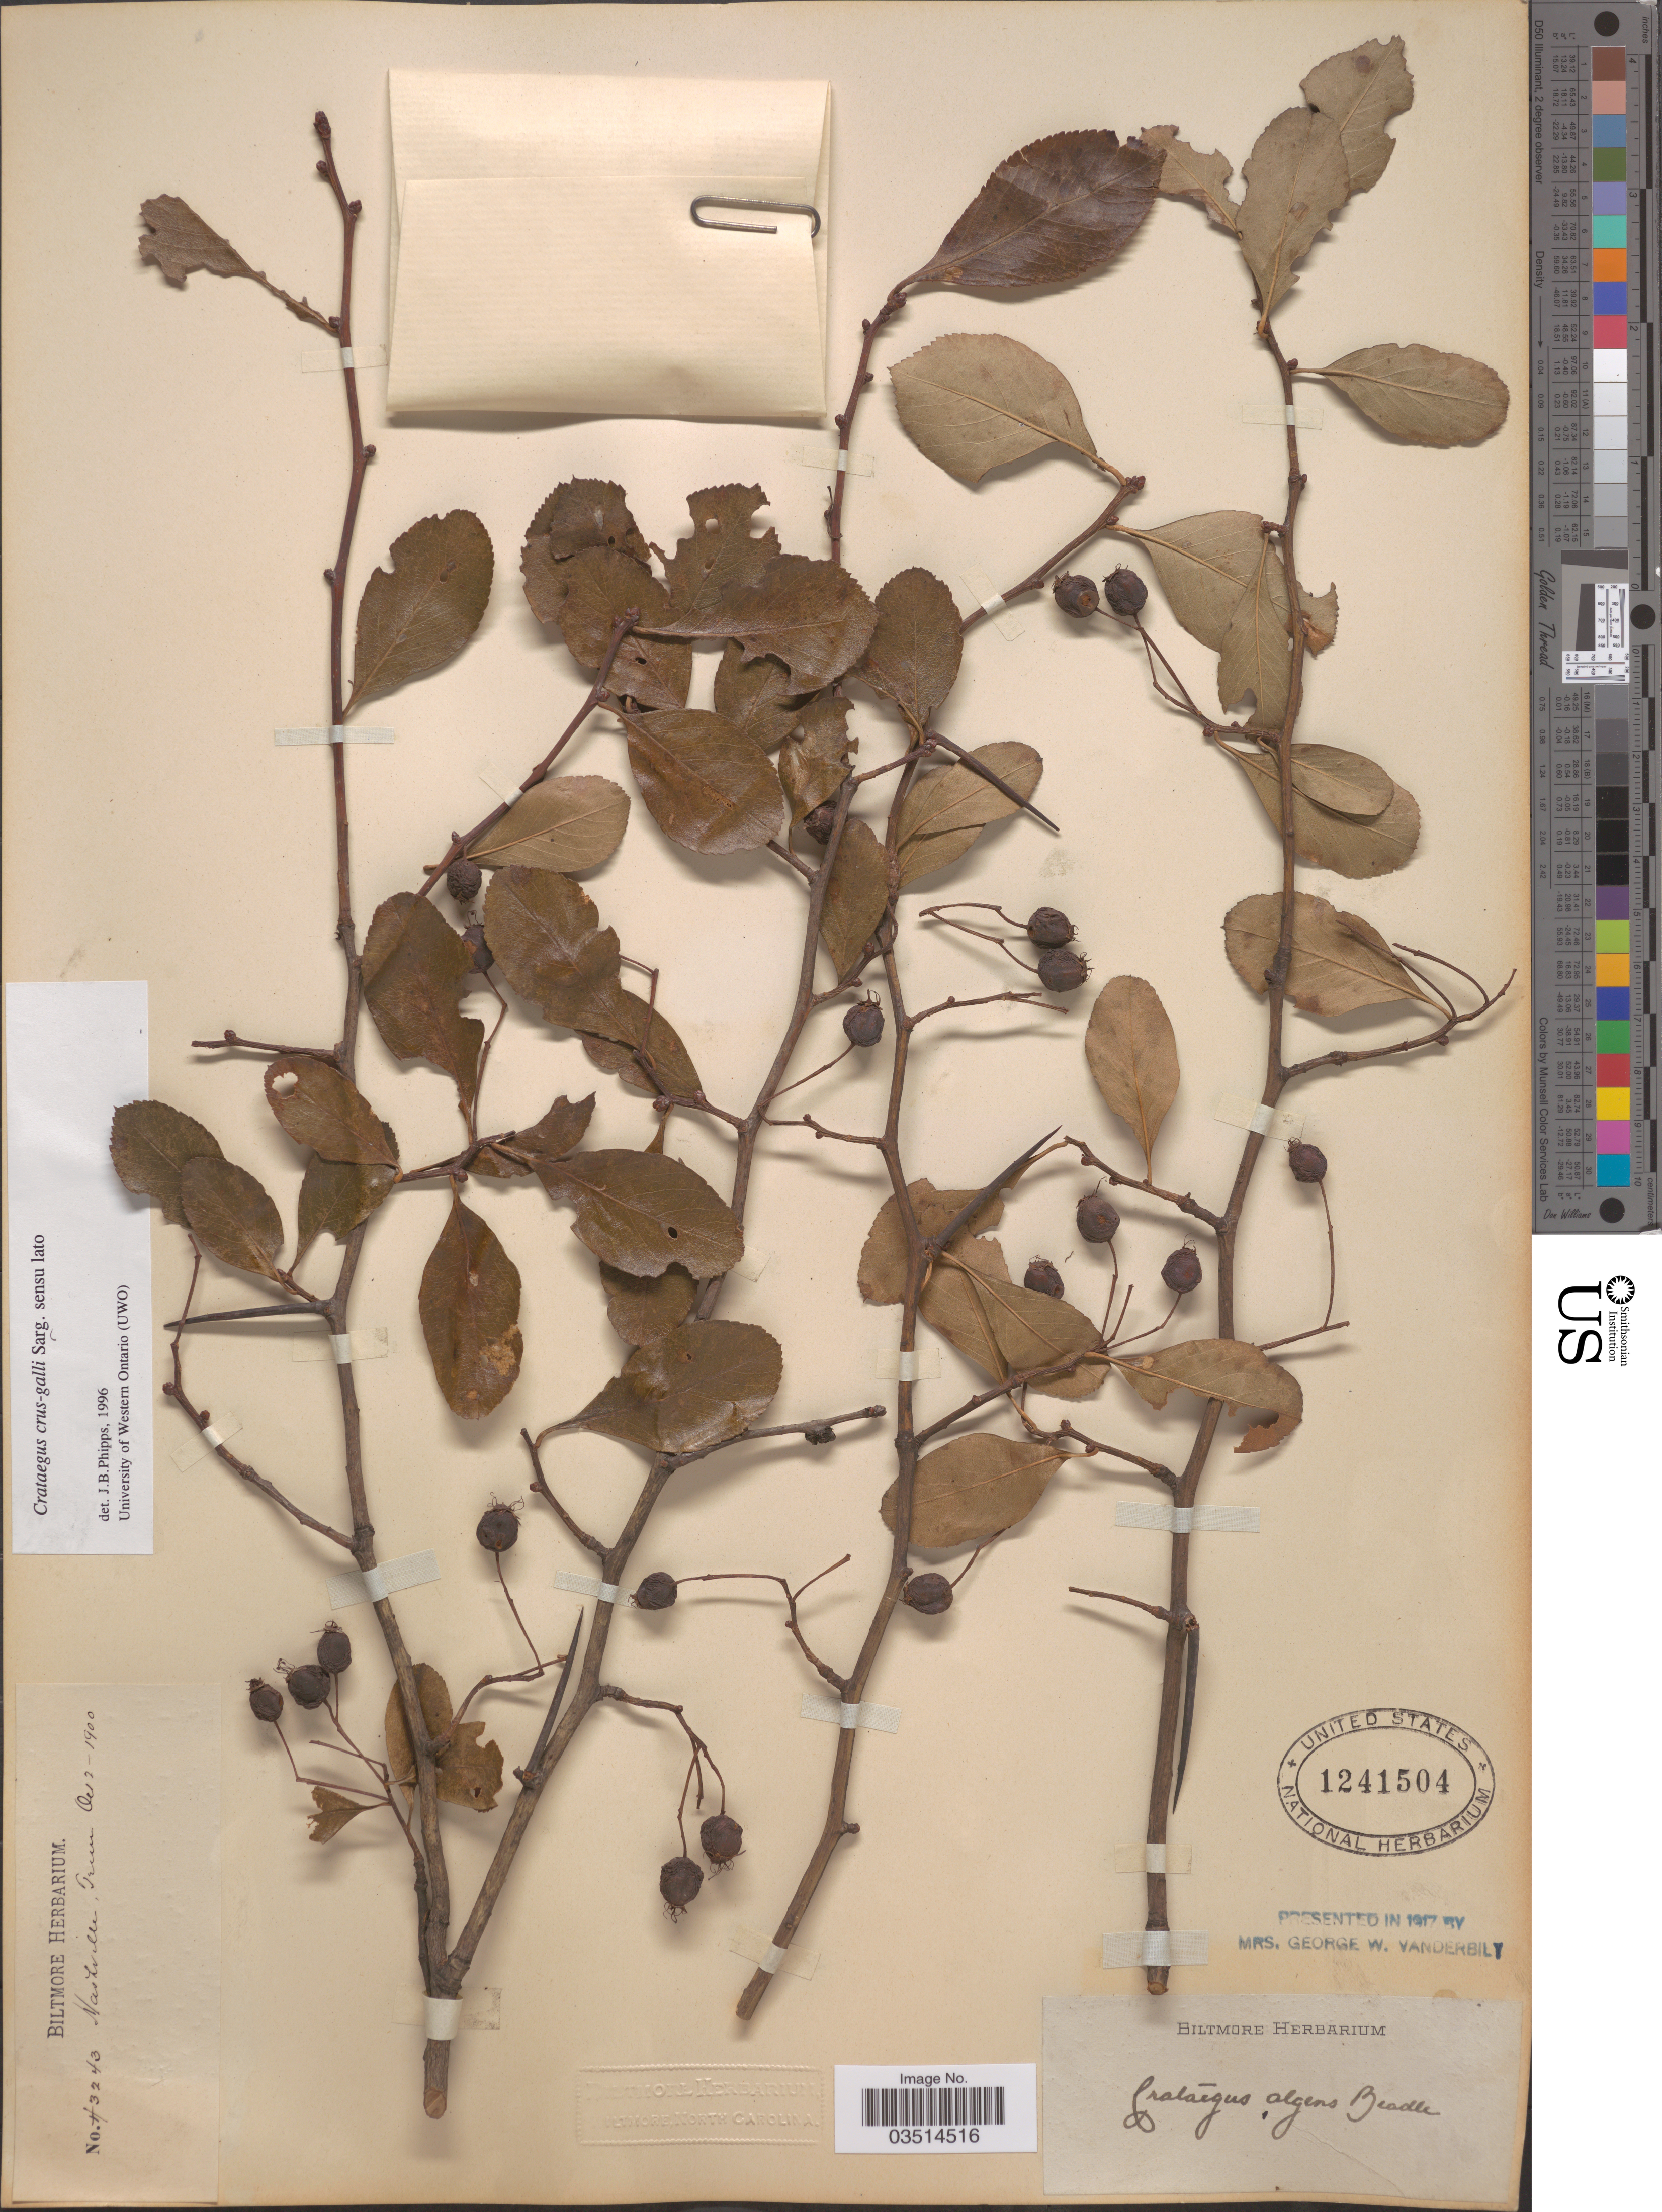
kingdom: Plantae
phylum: Tracheophyta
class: Magnoliopsida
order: Rosales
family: Rosaceae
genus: Crataegus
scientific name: Crataegus crus-galli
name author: L.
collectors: ex herb. Biltmore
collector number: H3243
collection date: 1900-10-02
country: United States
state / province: Tennessee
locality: Nashville.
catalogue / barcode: US 1241504